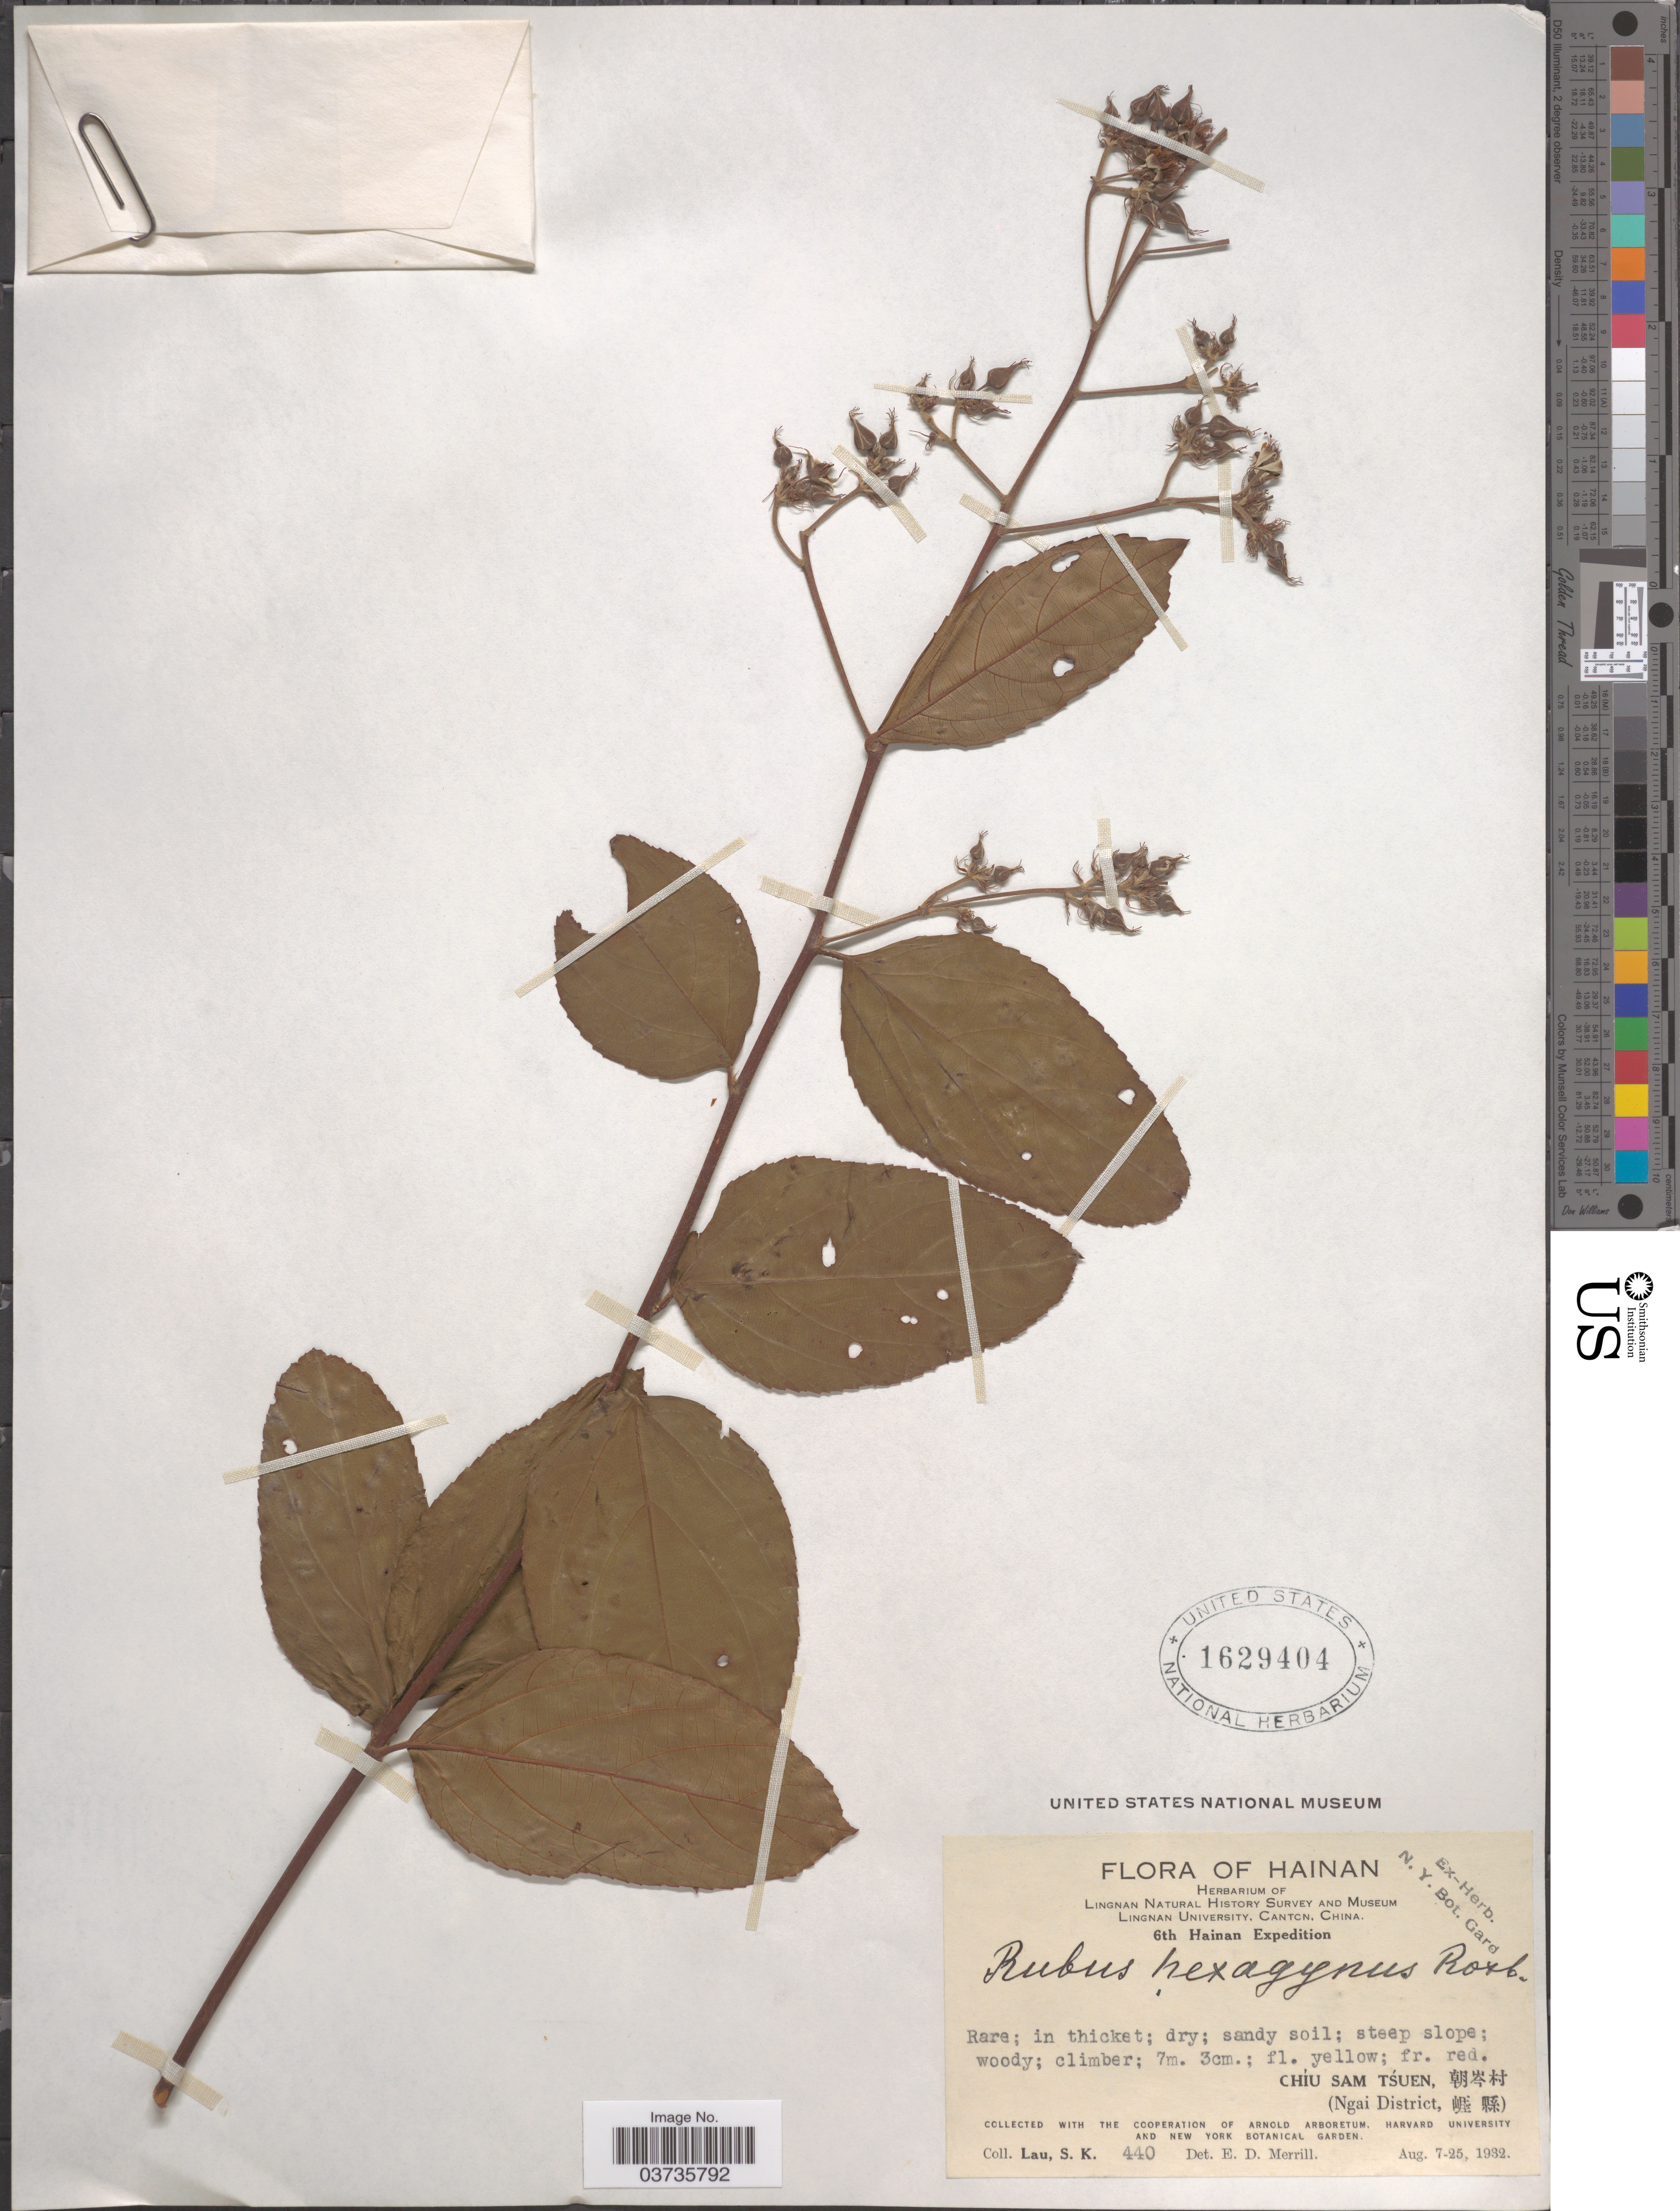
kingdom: Plantae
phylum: Tracheophyta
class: Magnoliopsida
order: Rosales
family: Rosaceae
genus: Rubus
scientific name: Rubus hexagynus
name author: Roxb.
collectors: S. K. Lau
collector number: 440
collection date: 1932-08-07/1932-08-25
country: China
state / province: Hainan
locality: Chíu Sam Tsúen. (Ngai District).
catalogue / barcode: US 1629404